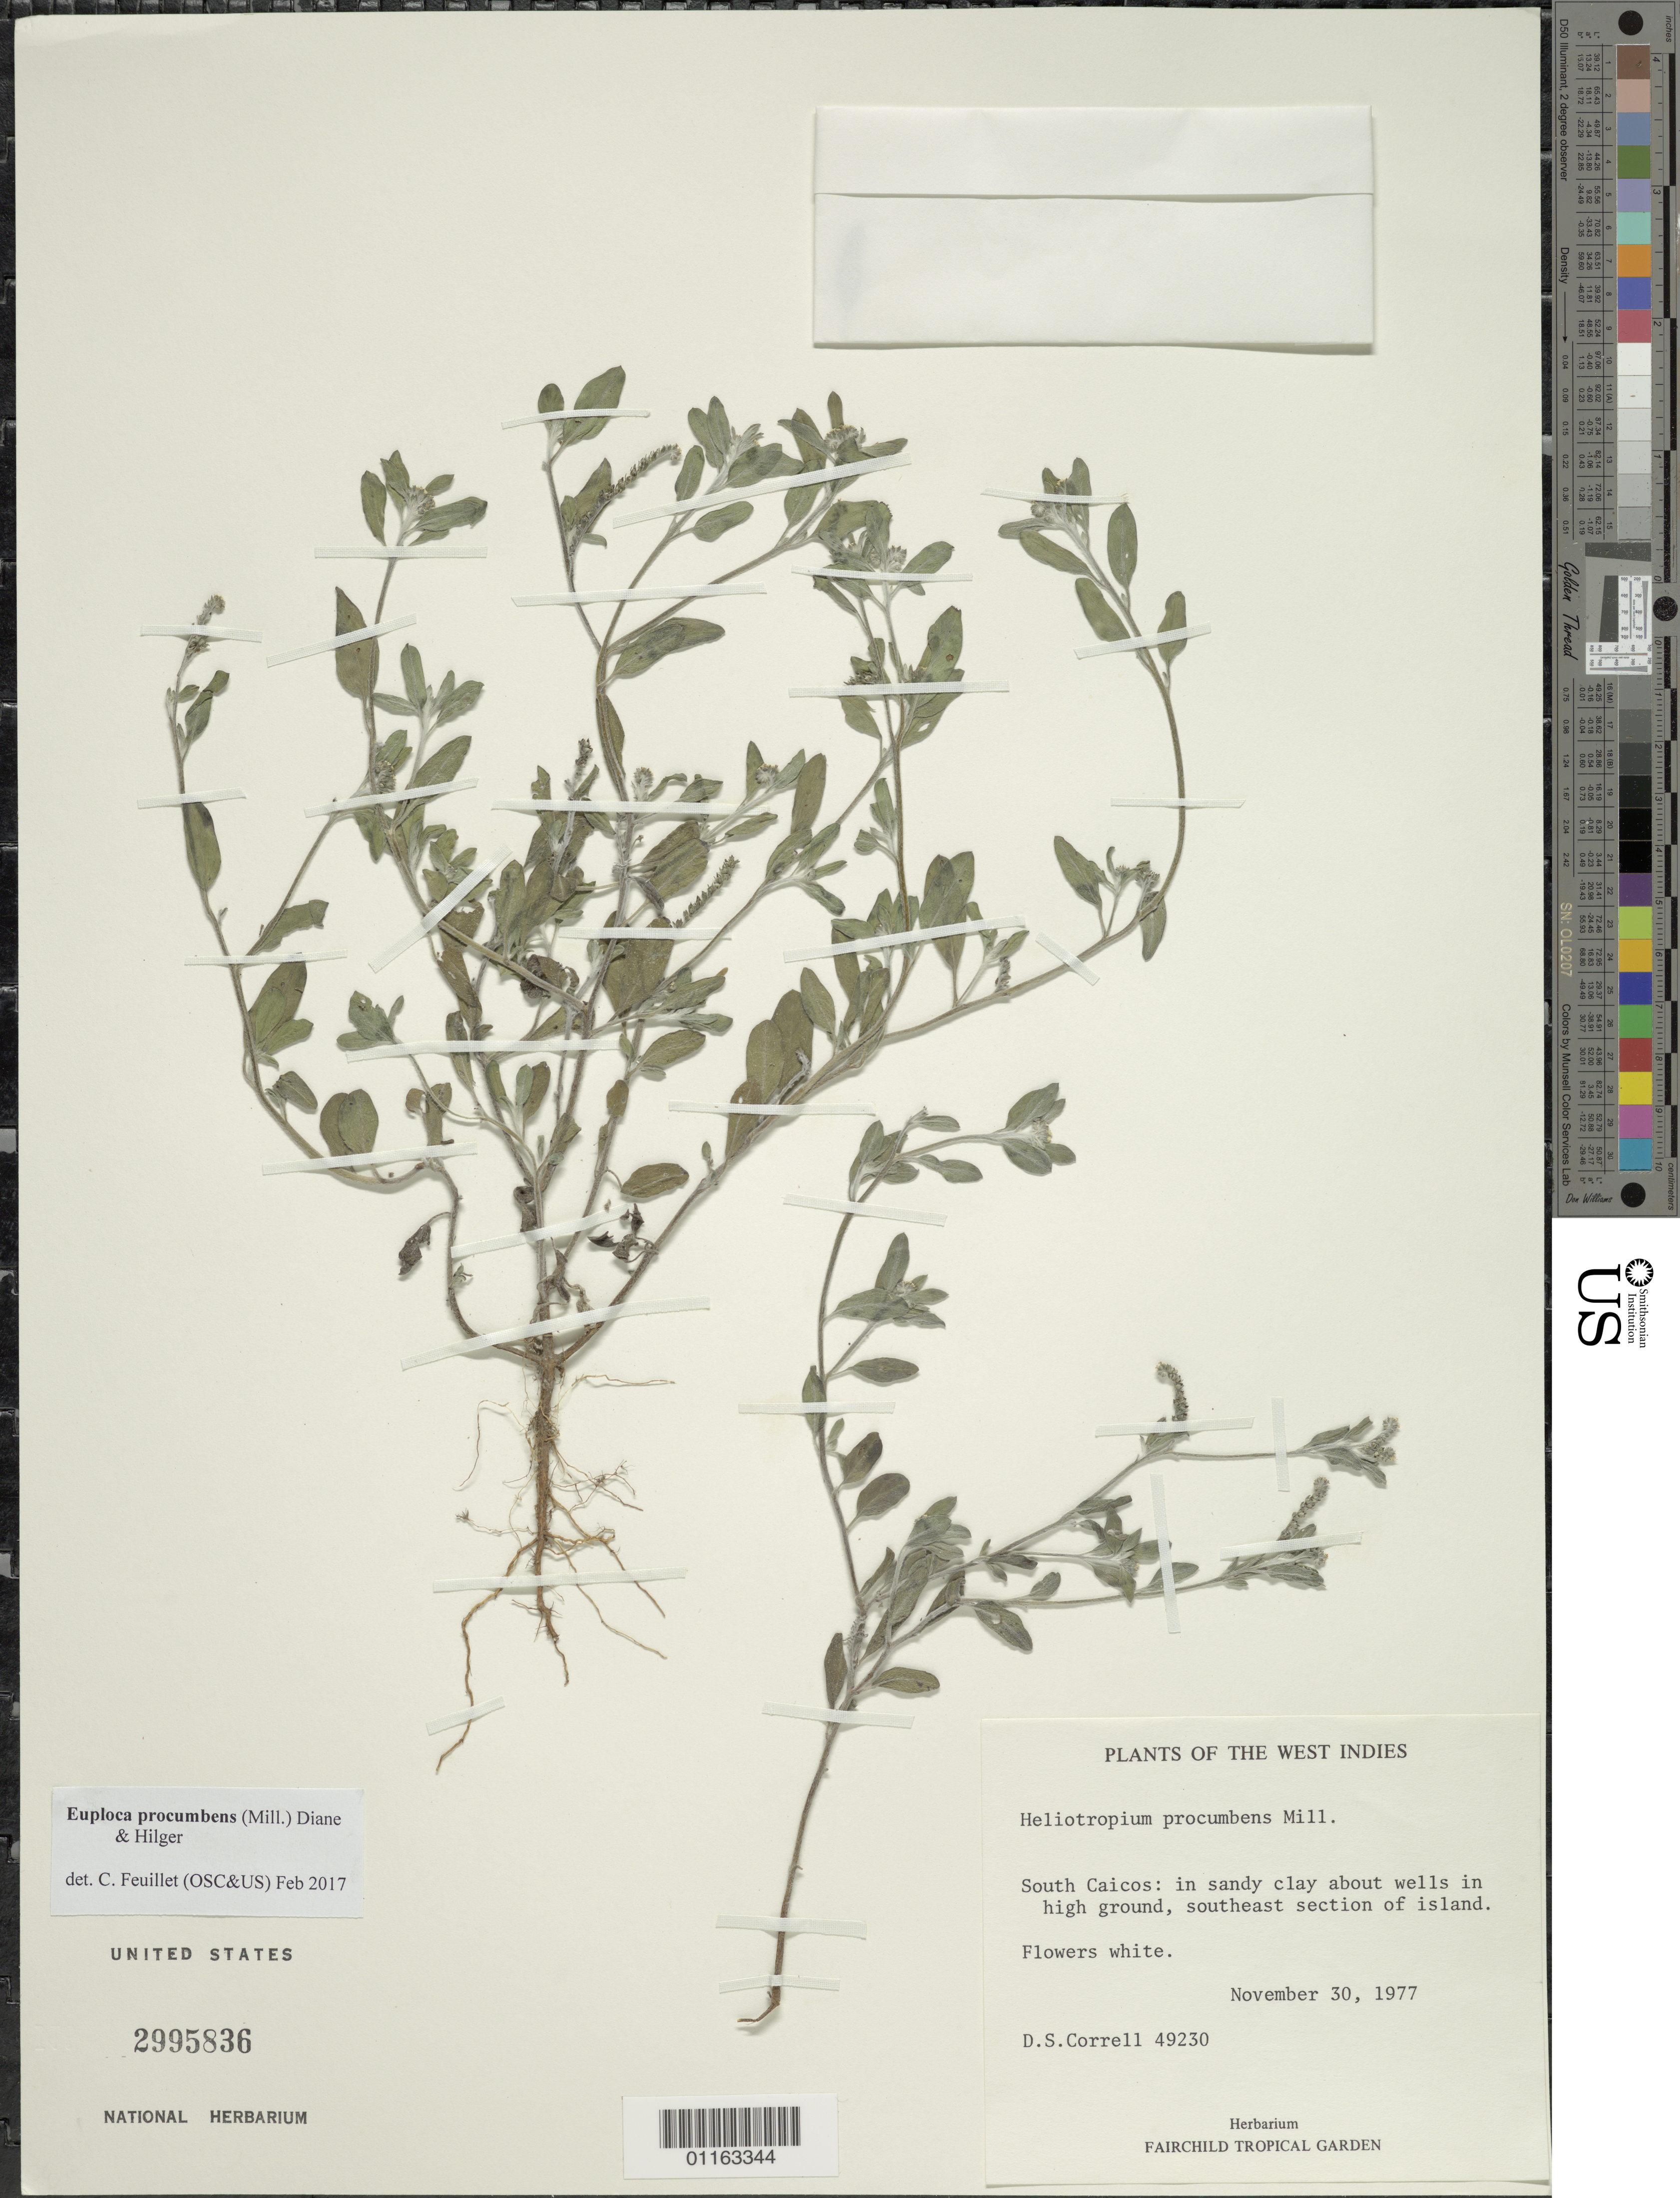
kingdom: Plantae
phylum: Tracheophyta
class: Magnoliopsida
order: Boraginales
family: Heliotropiaceae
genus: Euploca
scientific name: Euploca procumbens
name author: (Mill.) Diane & Hilger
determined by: Feuillet, C.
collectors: D. S. Correll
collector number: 49230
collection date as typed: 30 Nov 1977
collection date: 1977-11-30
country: Turks and Caicos Islands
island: South Caicos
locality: South Caicos: SE section of island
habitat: In sandy clay about wells in high ground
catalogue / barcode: US 2995836